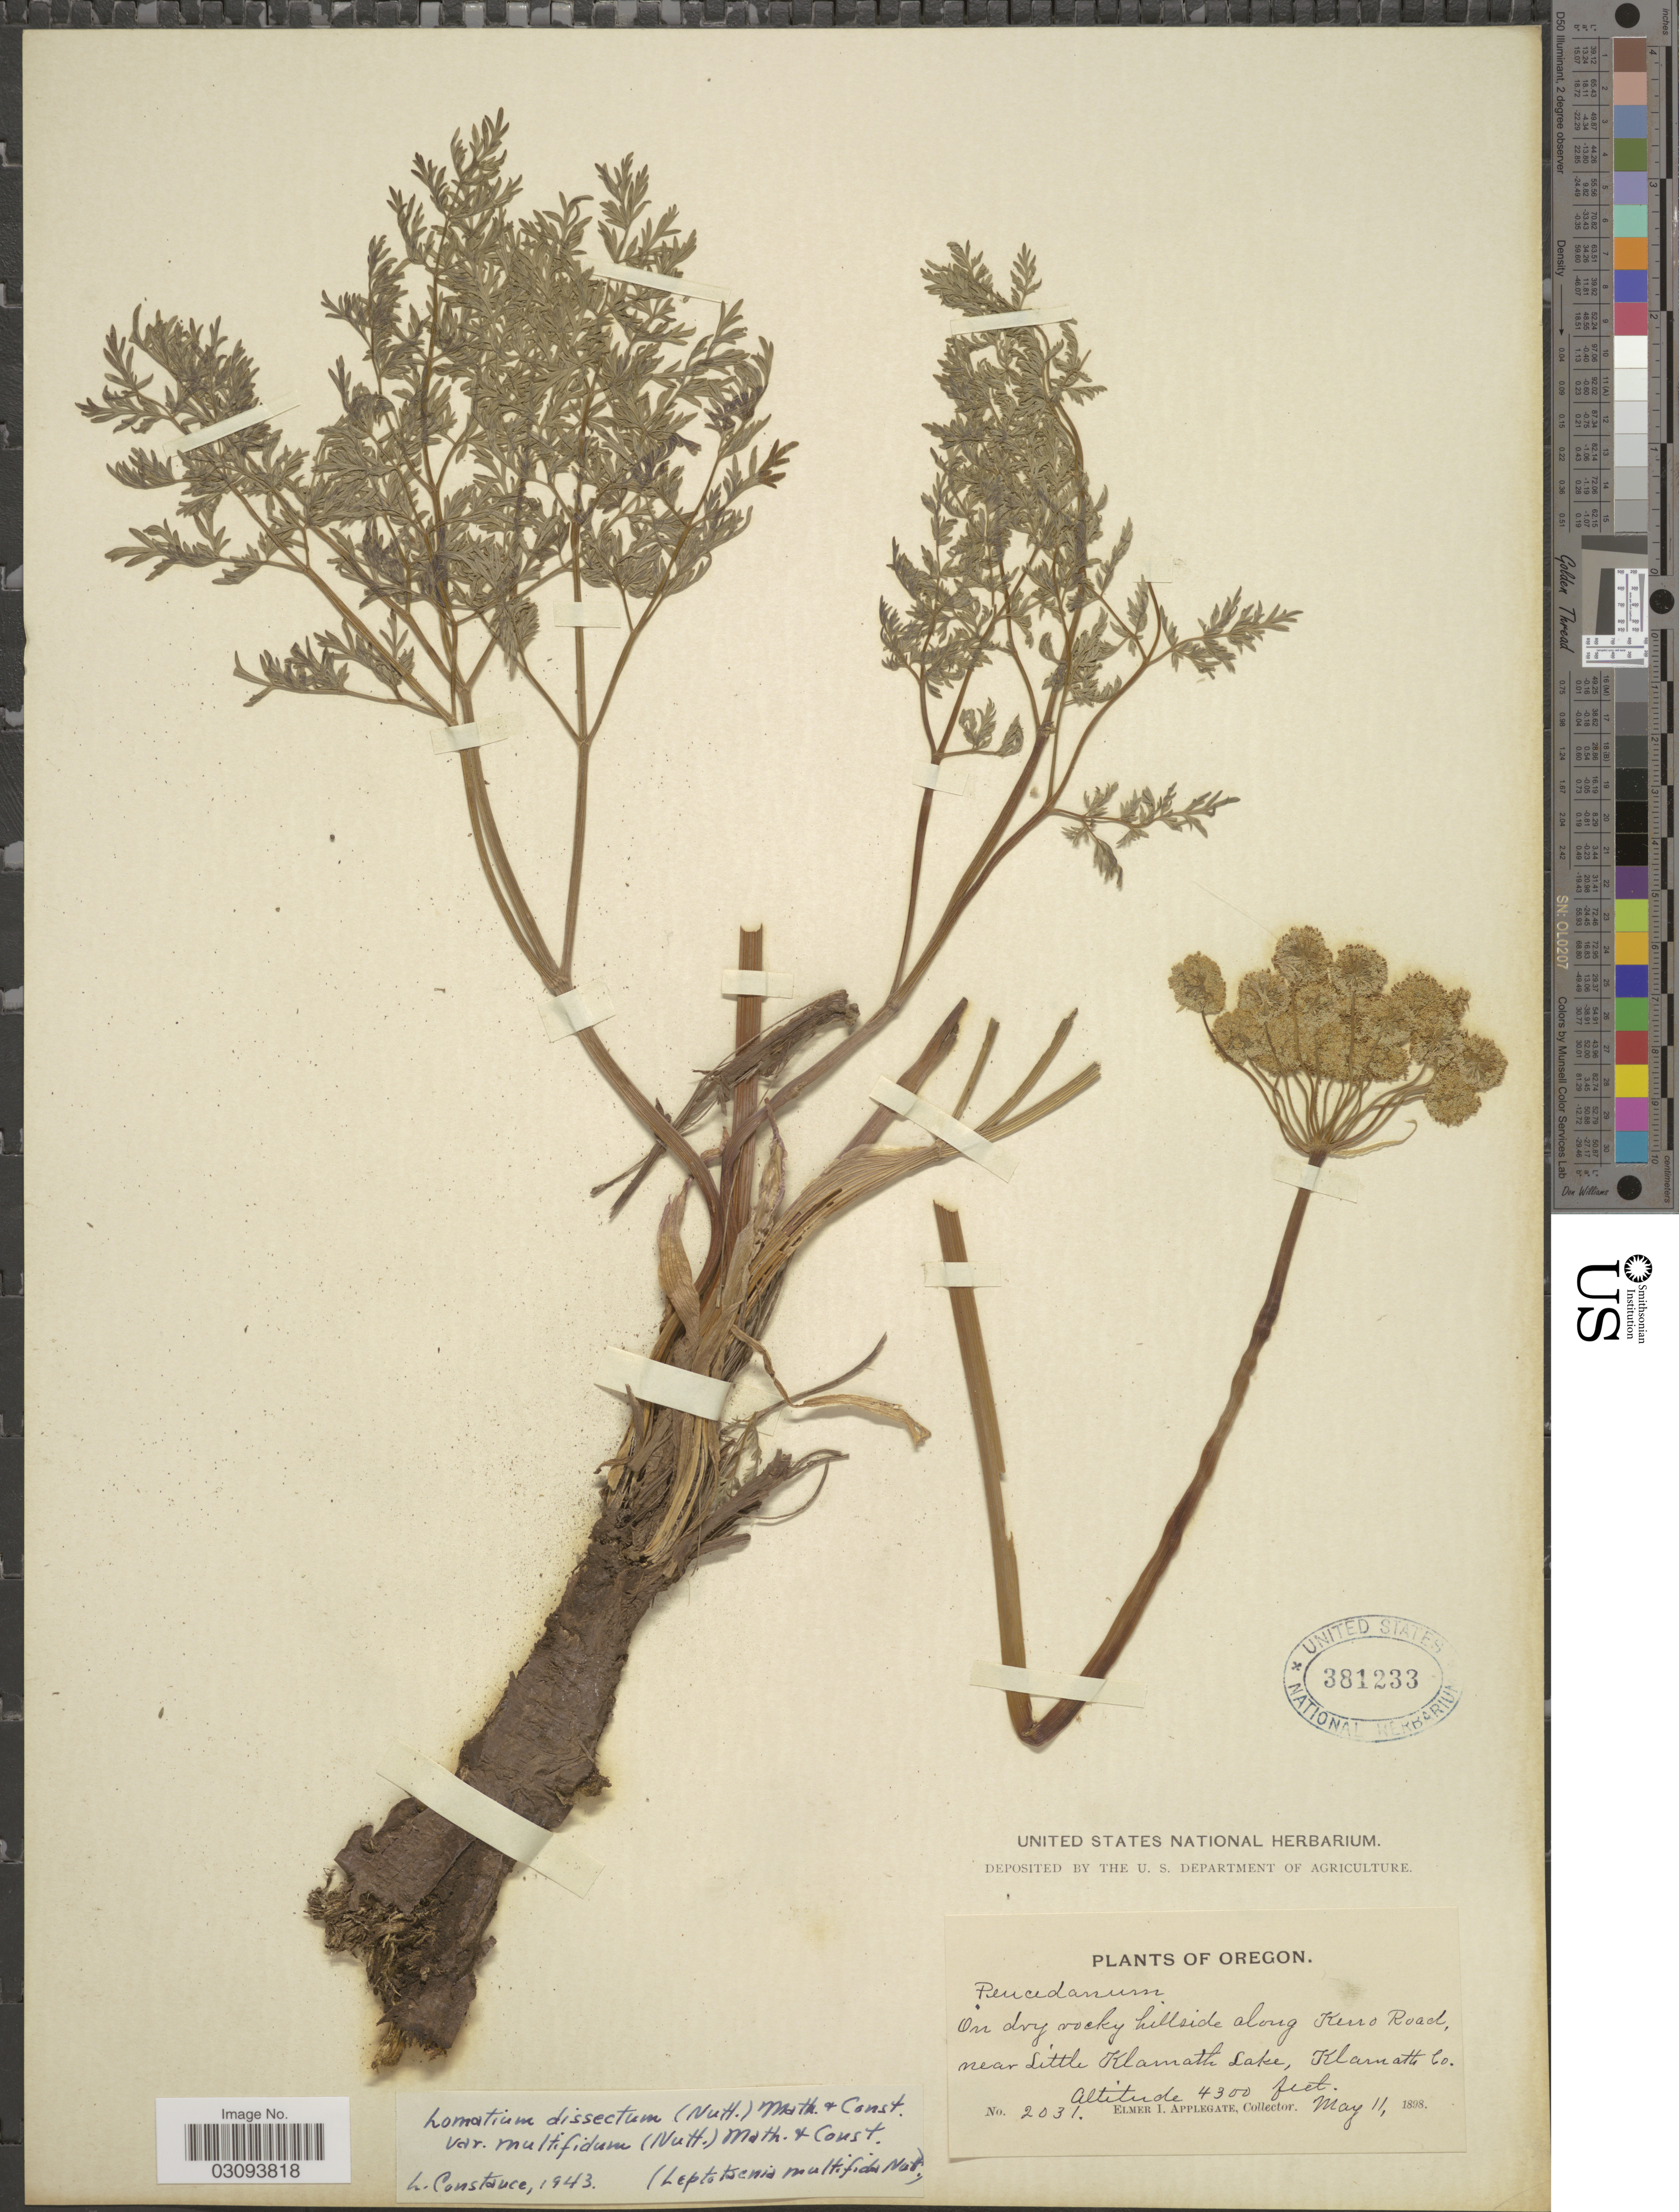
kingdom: Plantae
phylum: Tracheophyta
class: Magnoliopsida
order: Apiales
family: Apiaceae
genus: Lomatium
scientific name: Lomatium dissectum var. multifidum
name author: (Nutt.) Mathias & Constance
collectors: E. I. Applegate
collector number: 2031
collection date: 1898-05-11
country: United States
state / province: Oregon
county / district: Klamath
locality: On dry rocky hillside along Keno Road, near Little Klamath Lake, Klamath Co.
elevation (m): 1311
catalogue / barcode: US 381233